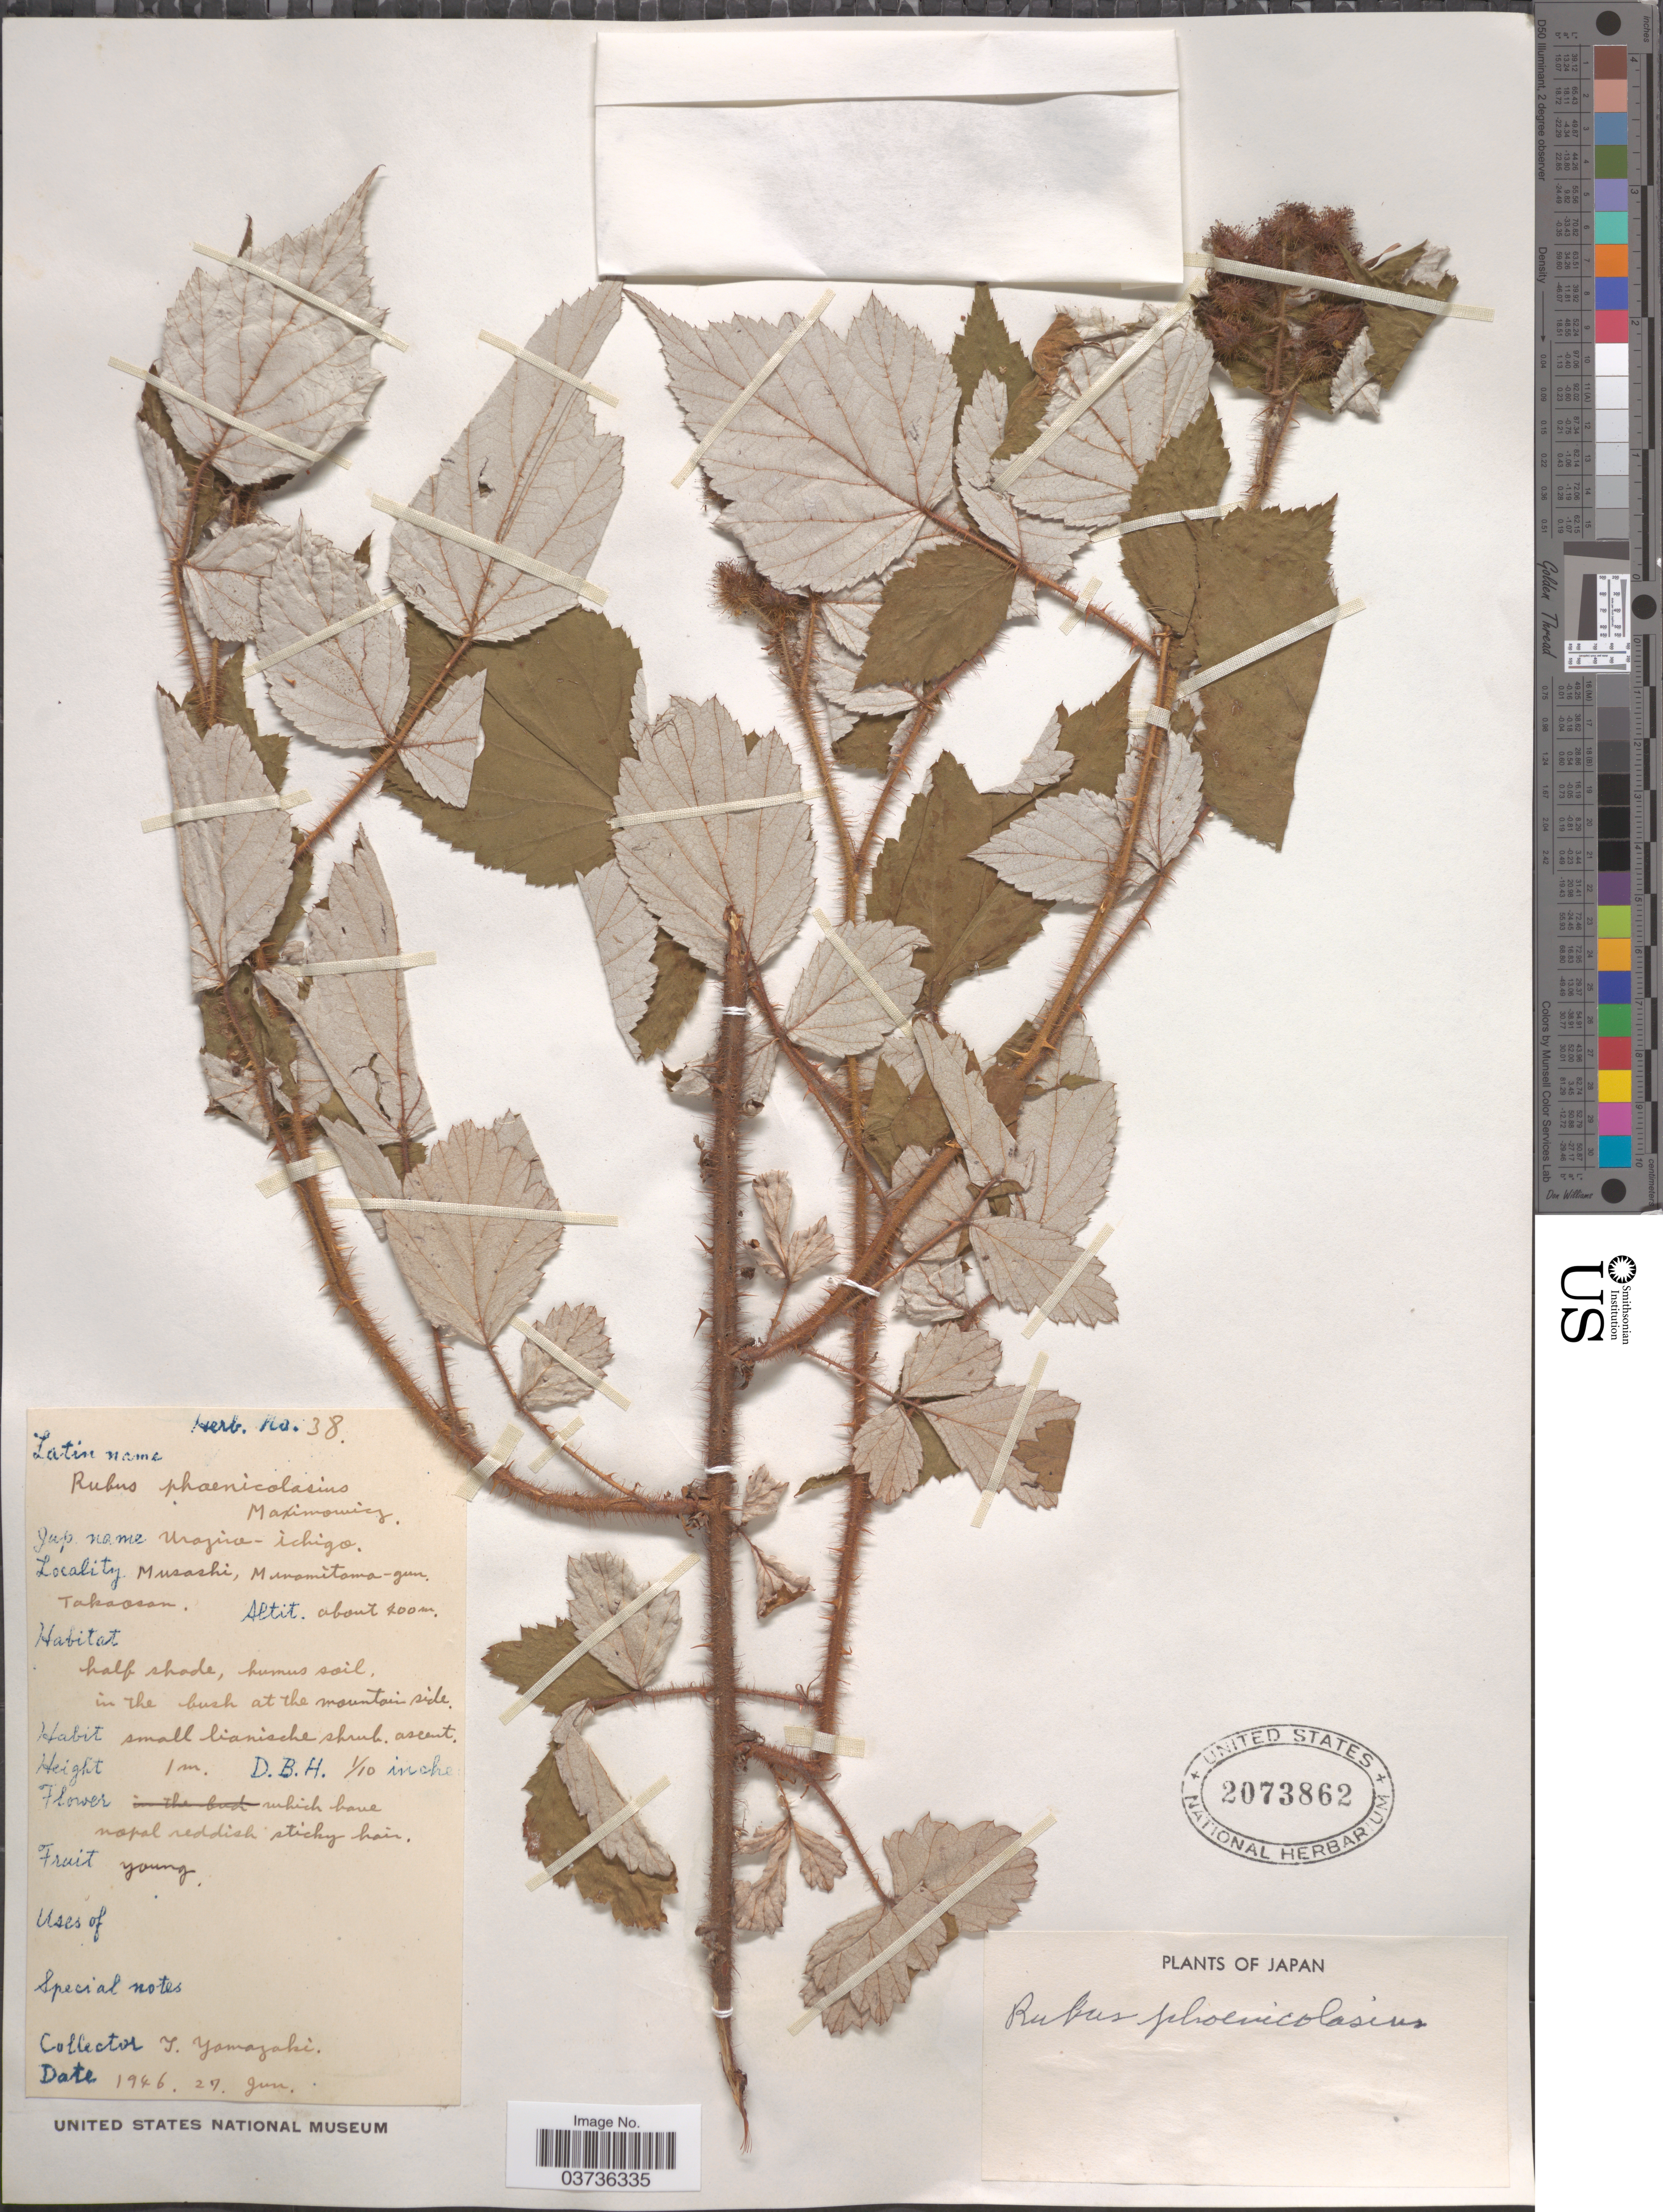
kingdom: Plantae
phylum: Tracheophyta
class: Magnoliopsida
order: Rosales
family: Rosaceae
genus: Rubus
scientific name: Rubus phoenicolasius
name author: Maxim.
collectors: T. Yamazaki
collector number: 38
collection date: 1946-06-27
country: Japan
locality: Musashi, Minamitama-gun. Takaosan.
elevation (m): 400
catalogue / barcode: US 2073862